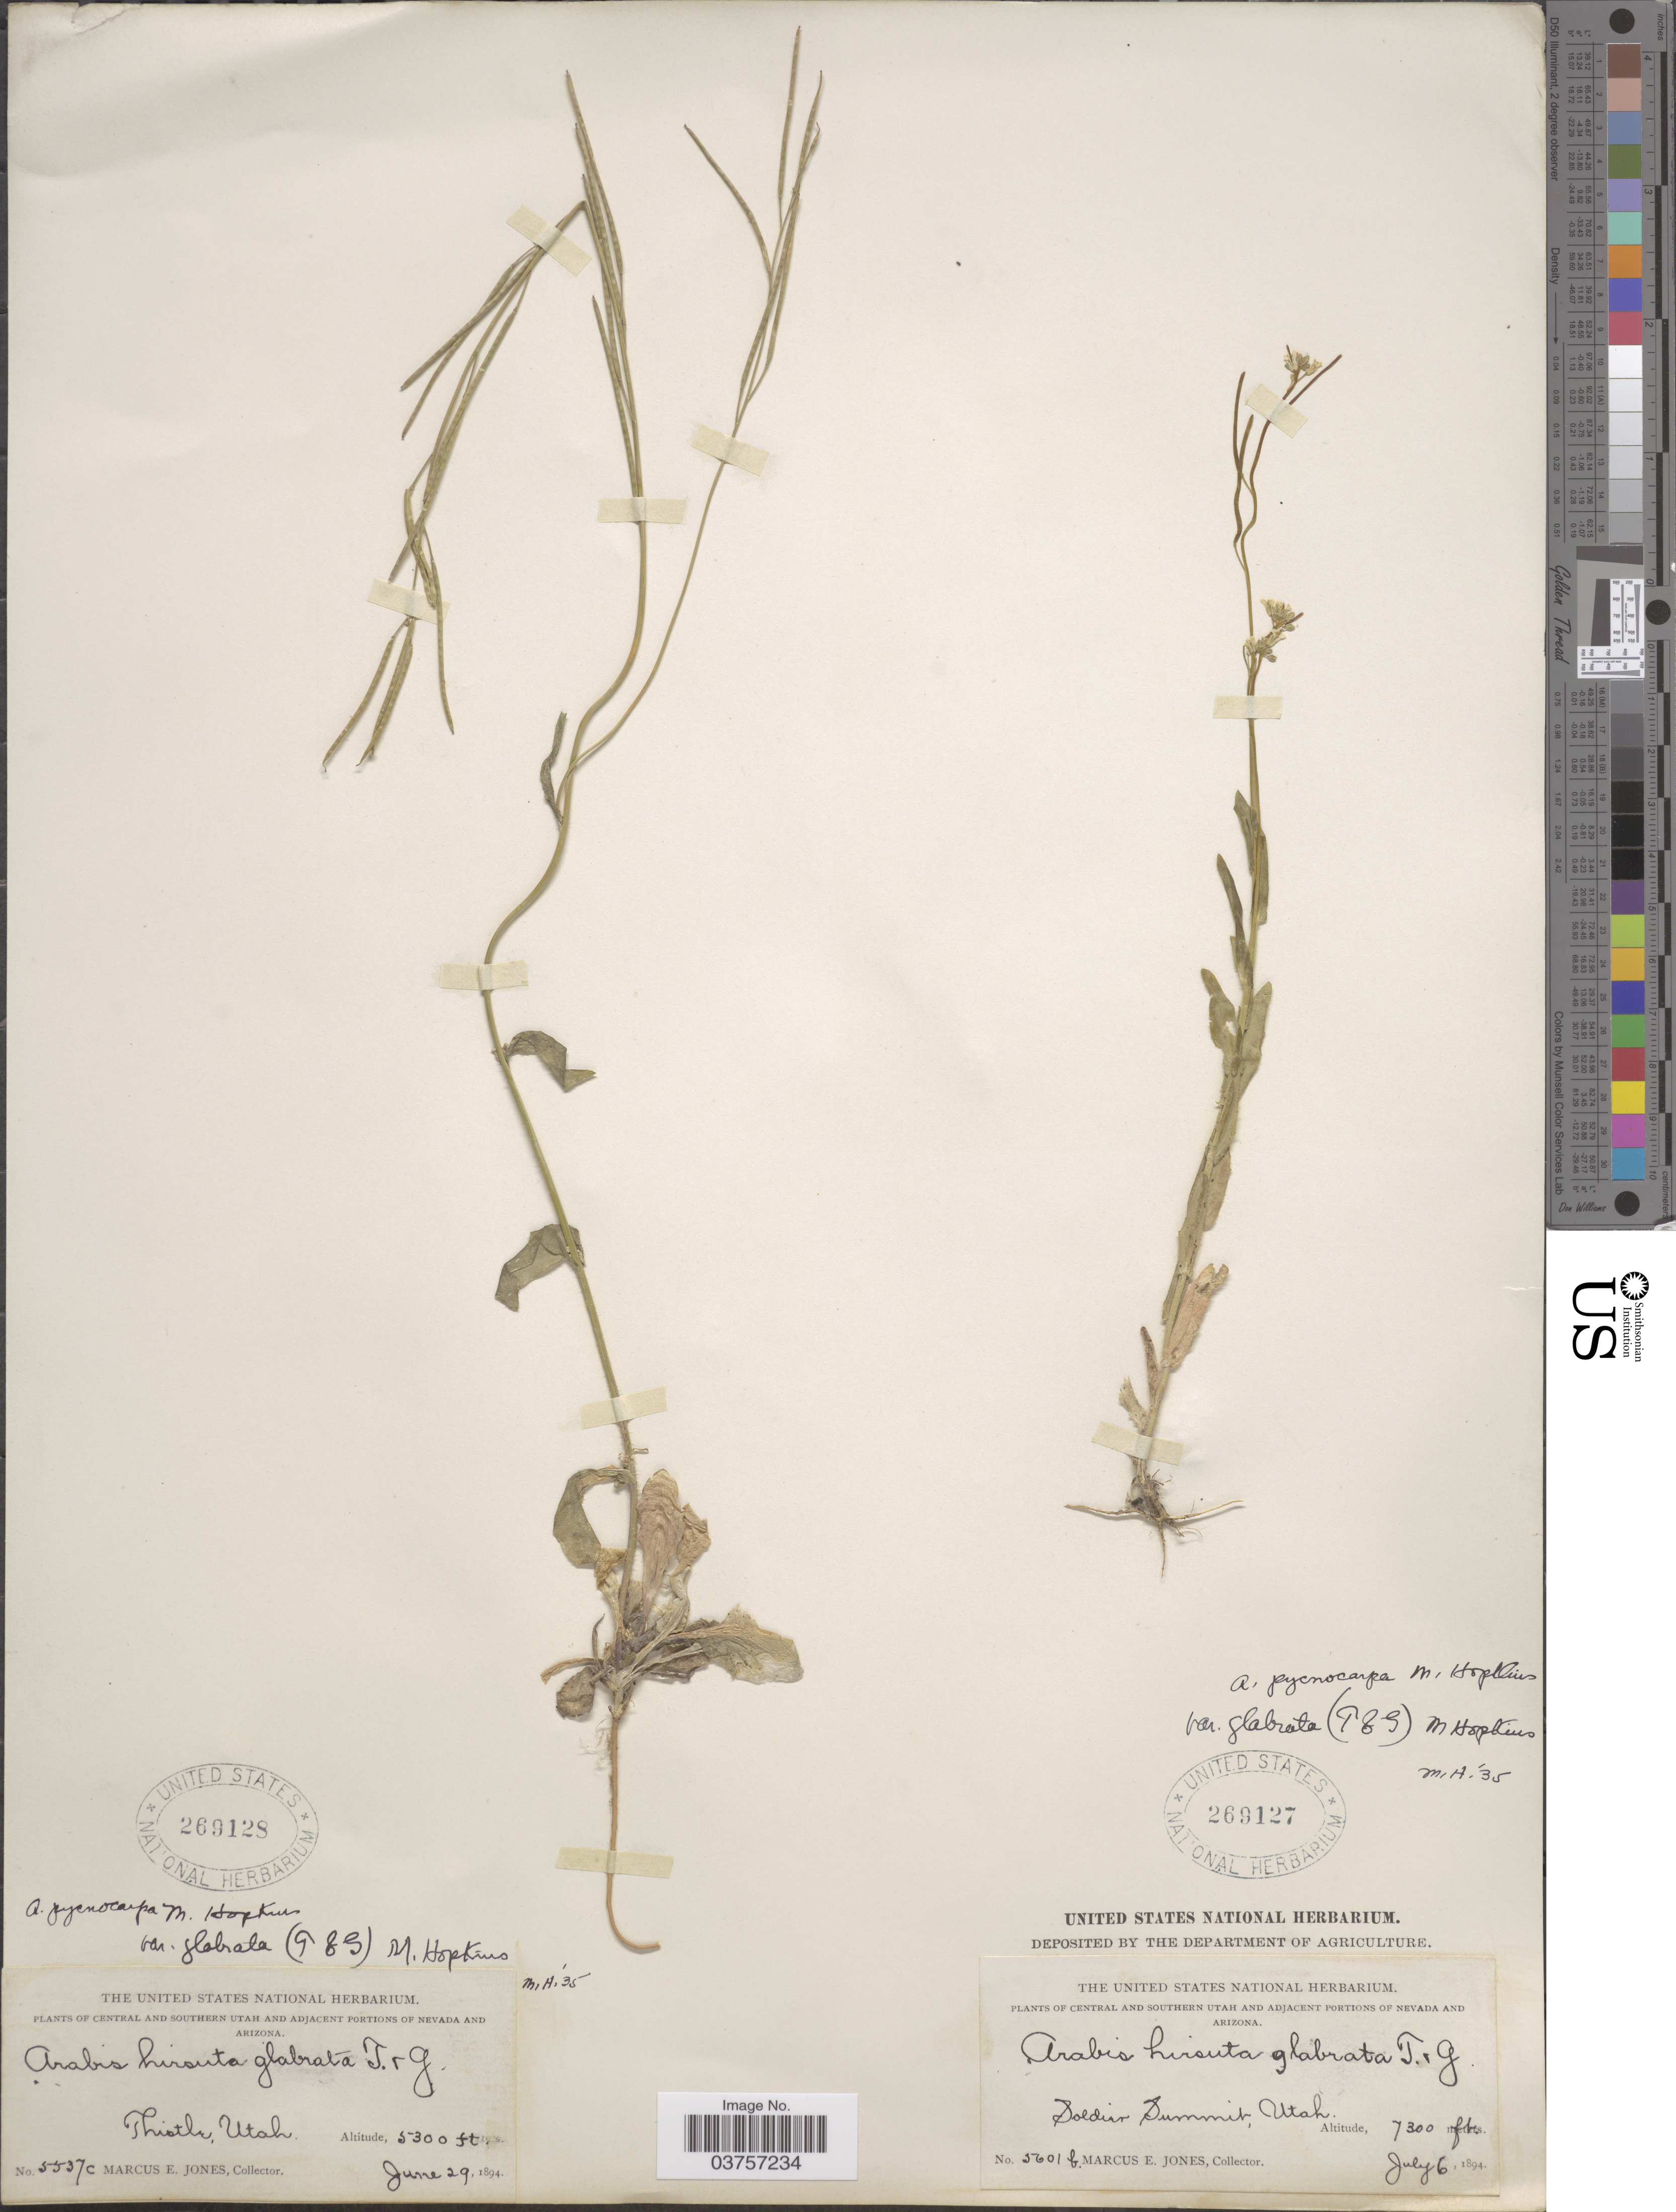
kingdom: Plantae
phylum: Tracheophyta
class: Magnoliopsida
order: Brassicales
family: Brassicaceae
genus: Arabis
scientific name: Arabis hirsuta var. glabrata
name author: Torr. & A. Gray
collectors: M. E. Jones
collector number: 5601b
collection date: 1894-07-06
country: United States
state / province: Utah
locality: Central and Southern Utah; Soldier Summit.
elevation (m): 2225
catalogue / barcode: US 269127-2